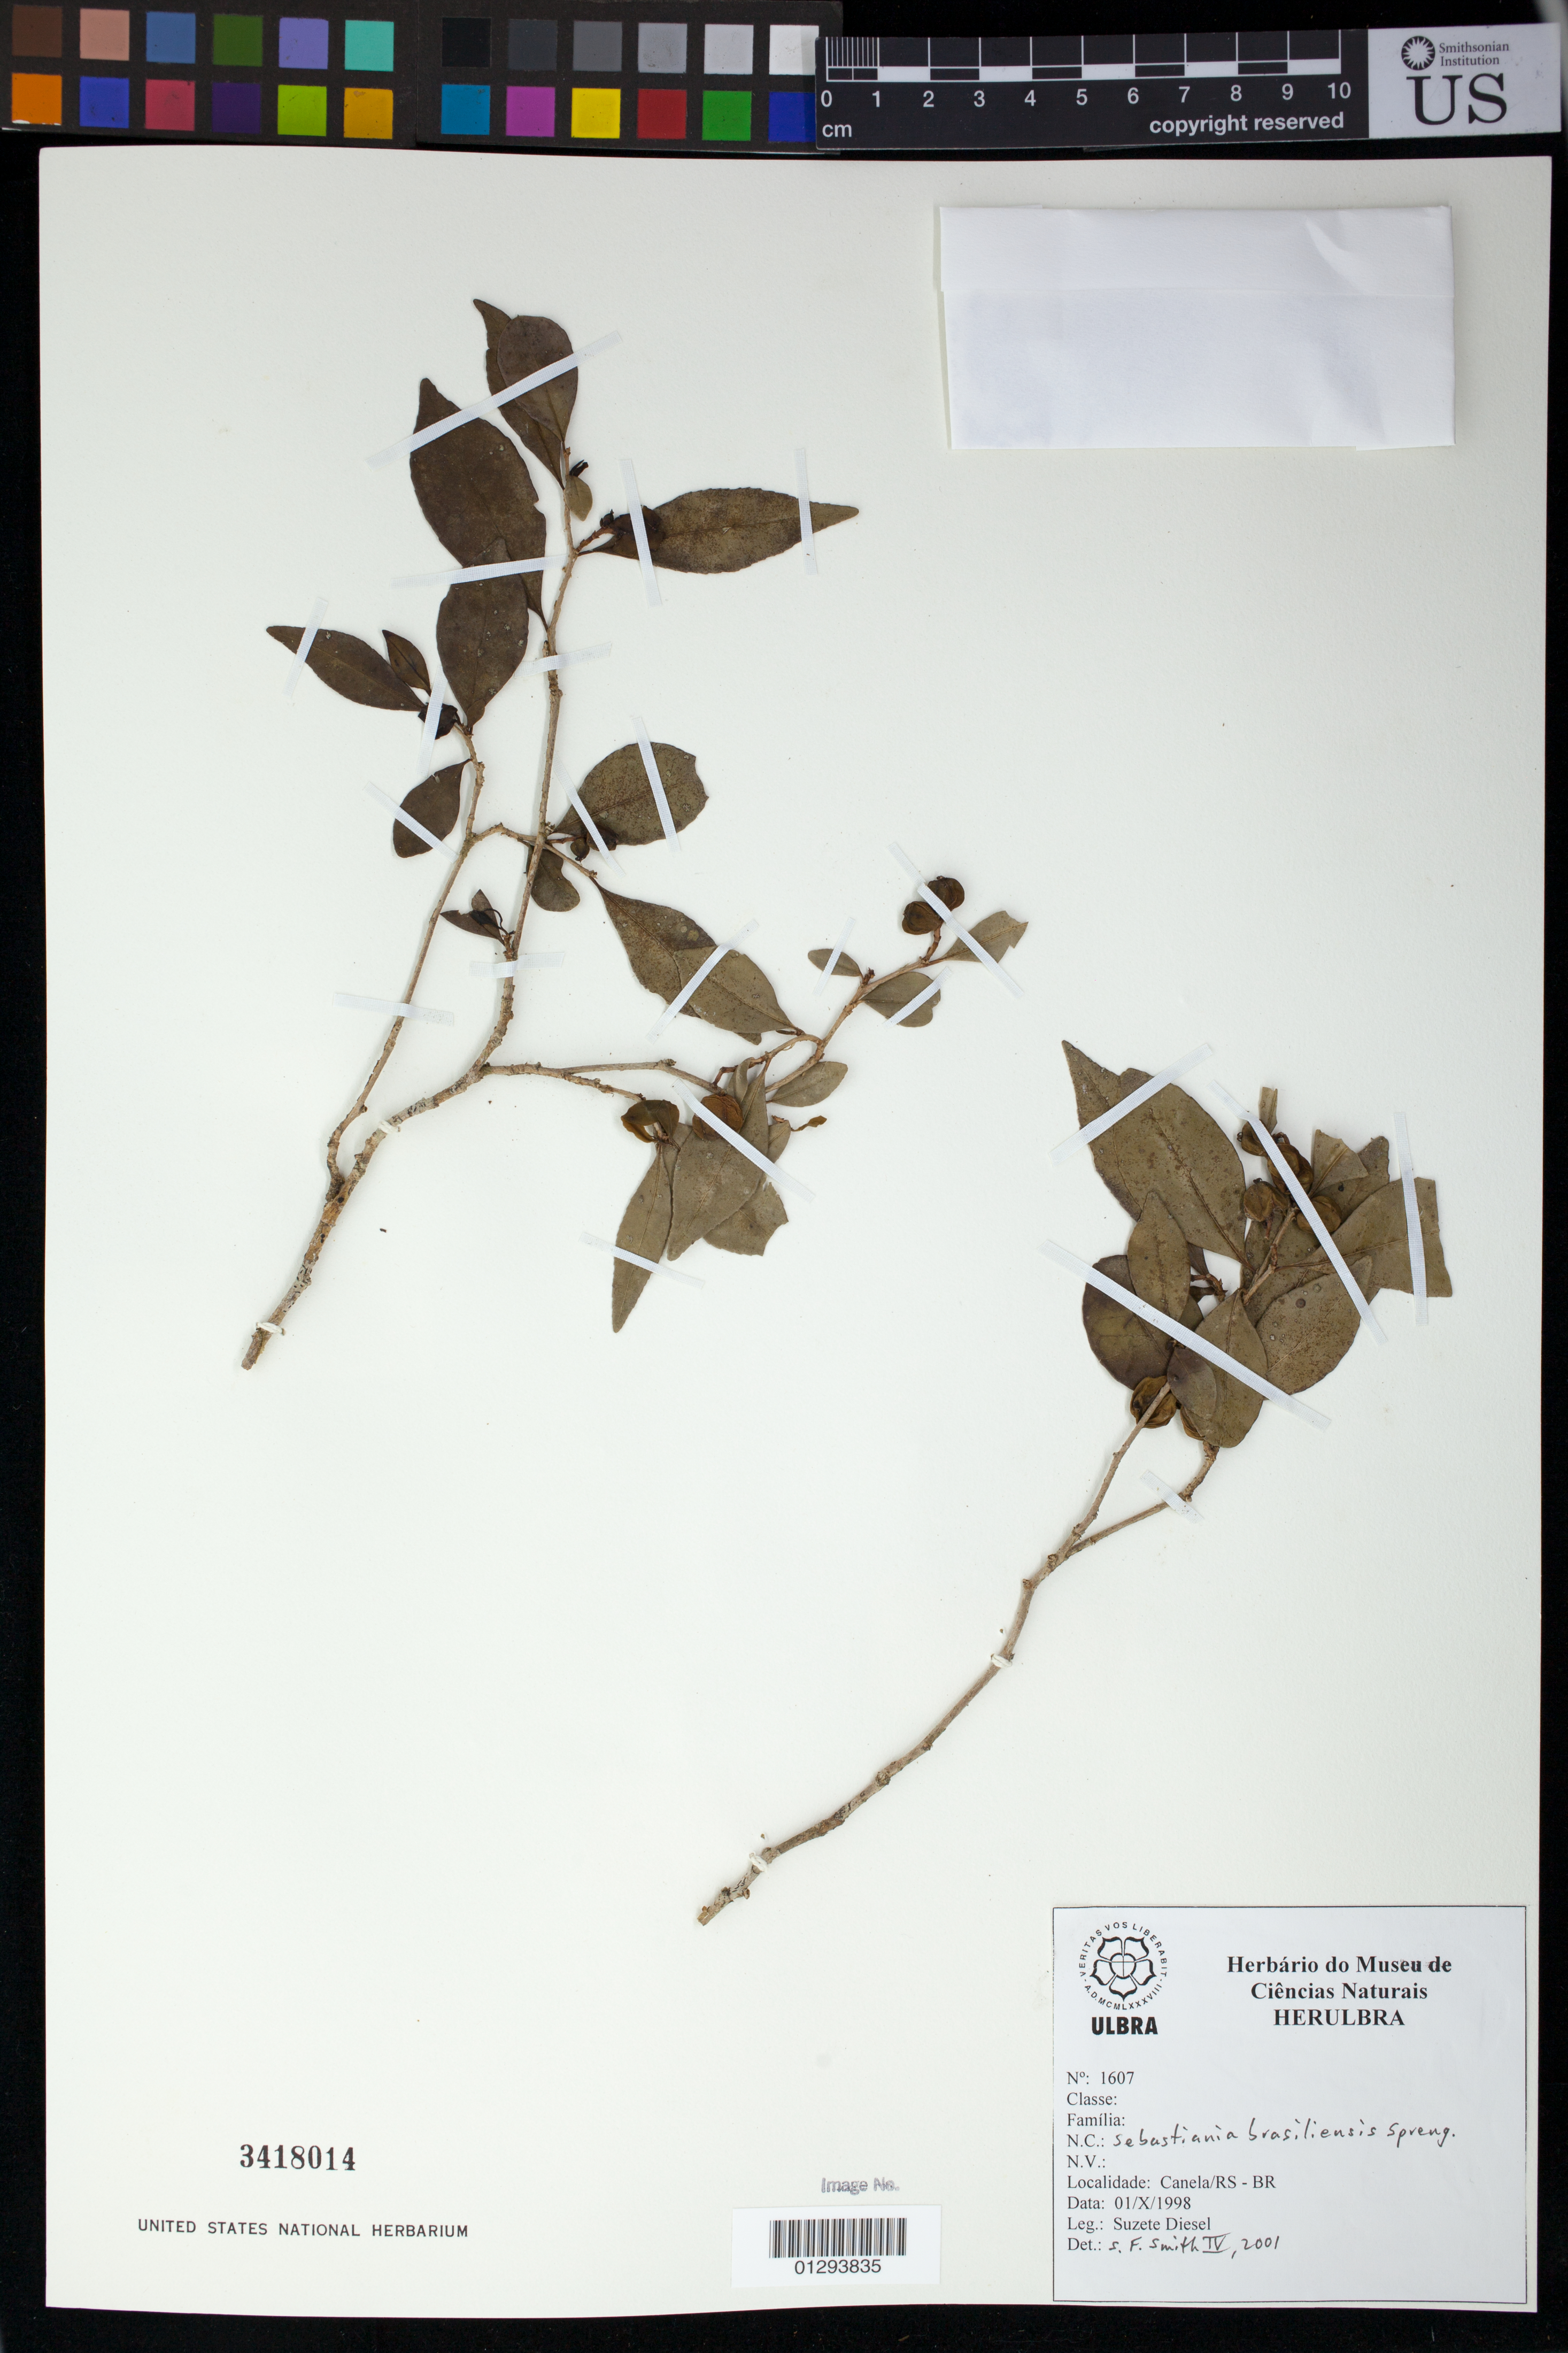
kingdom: Plantae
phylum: Tracheophyta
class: Magnoliopsida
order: Malpighiales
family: Euphorbiaceae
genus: Sebastiania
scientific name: Sebastiania brasiliensis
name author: Spreng.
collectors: S. Diesel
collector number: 1607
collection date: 1998-10-01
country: Brazil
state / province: Rio Grande do Sul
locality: Canela/RS - BR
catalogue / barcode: US 3418014